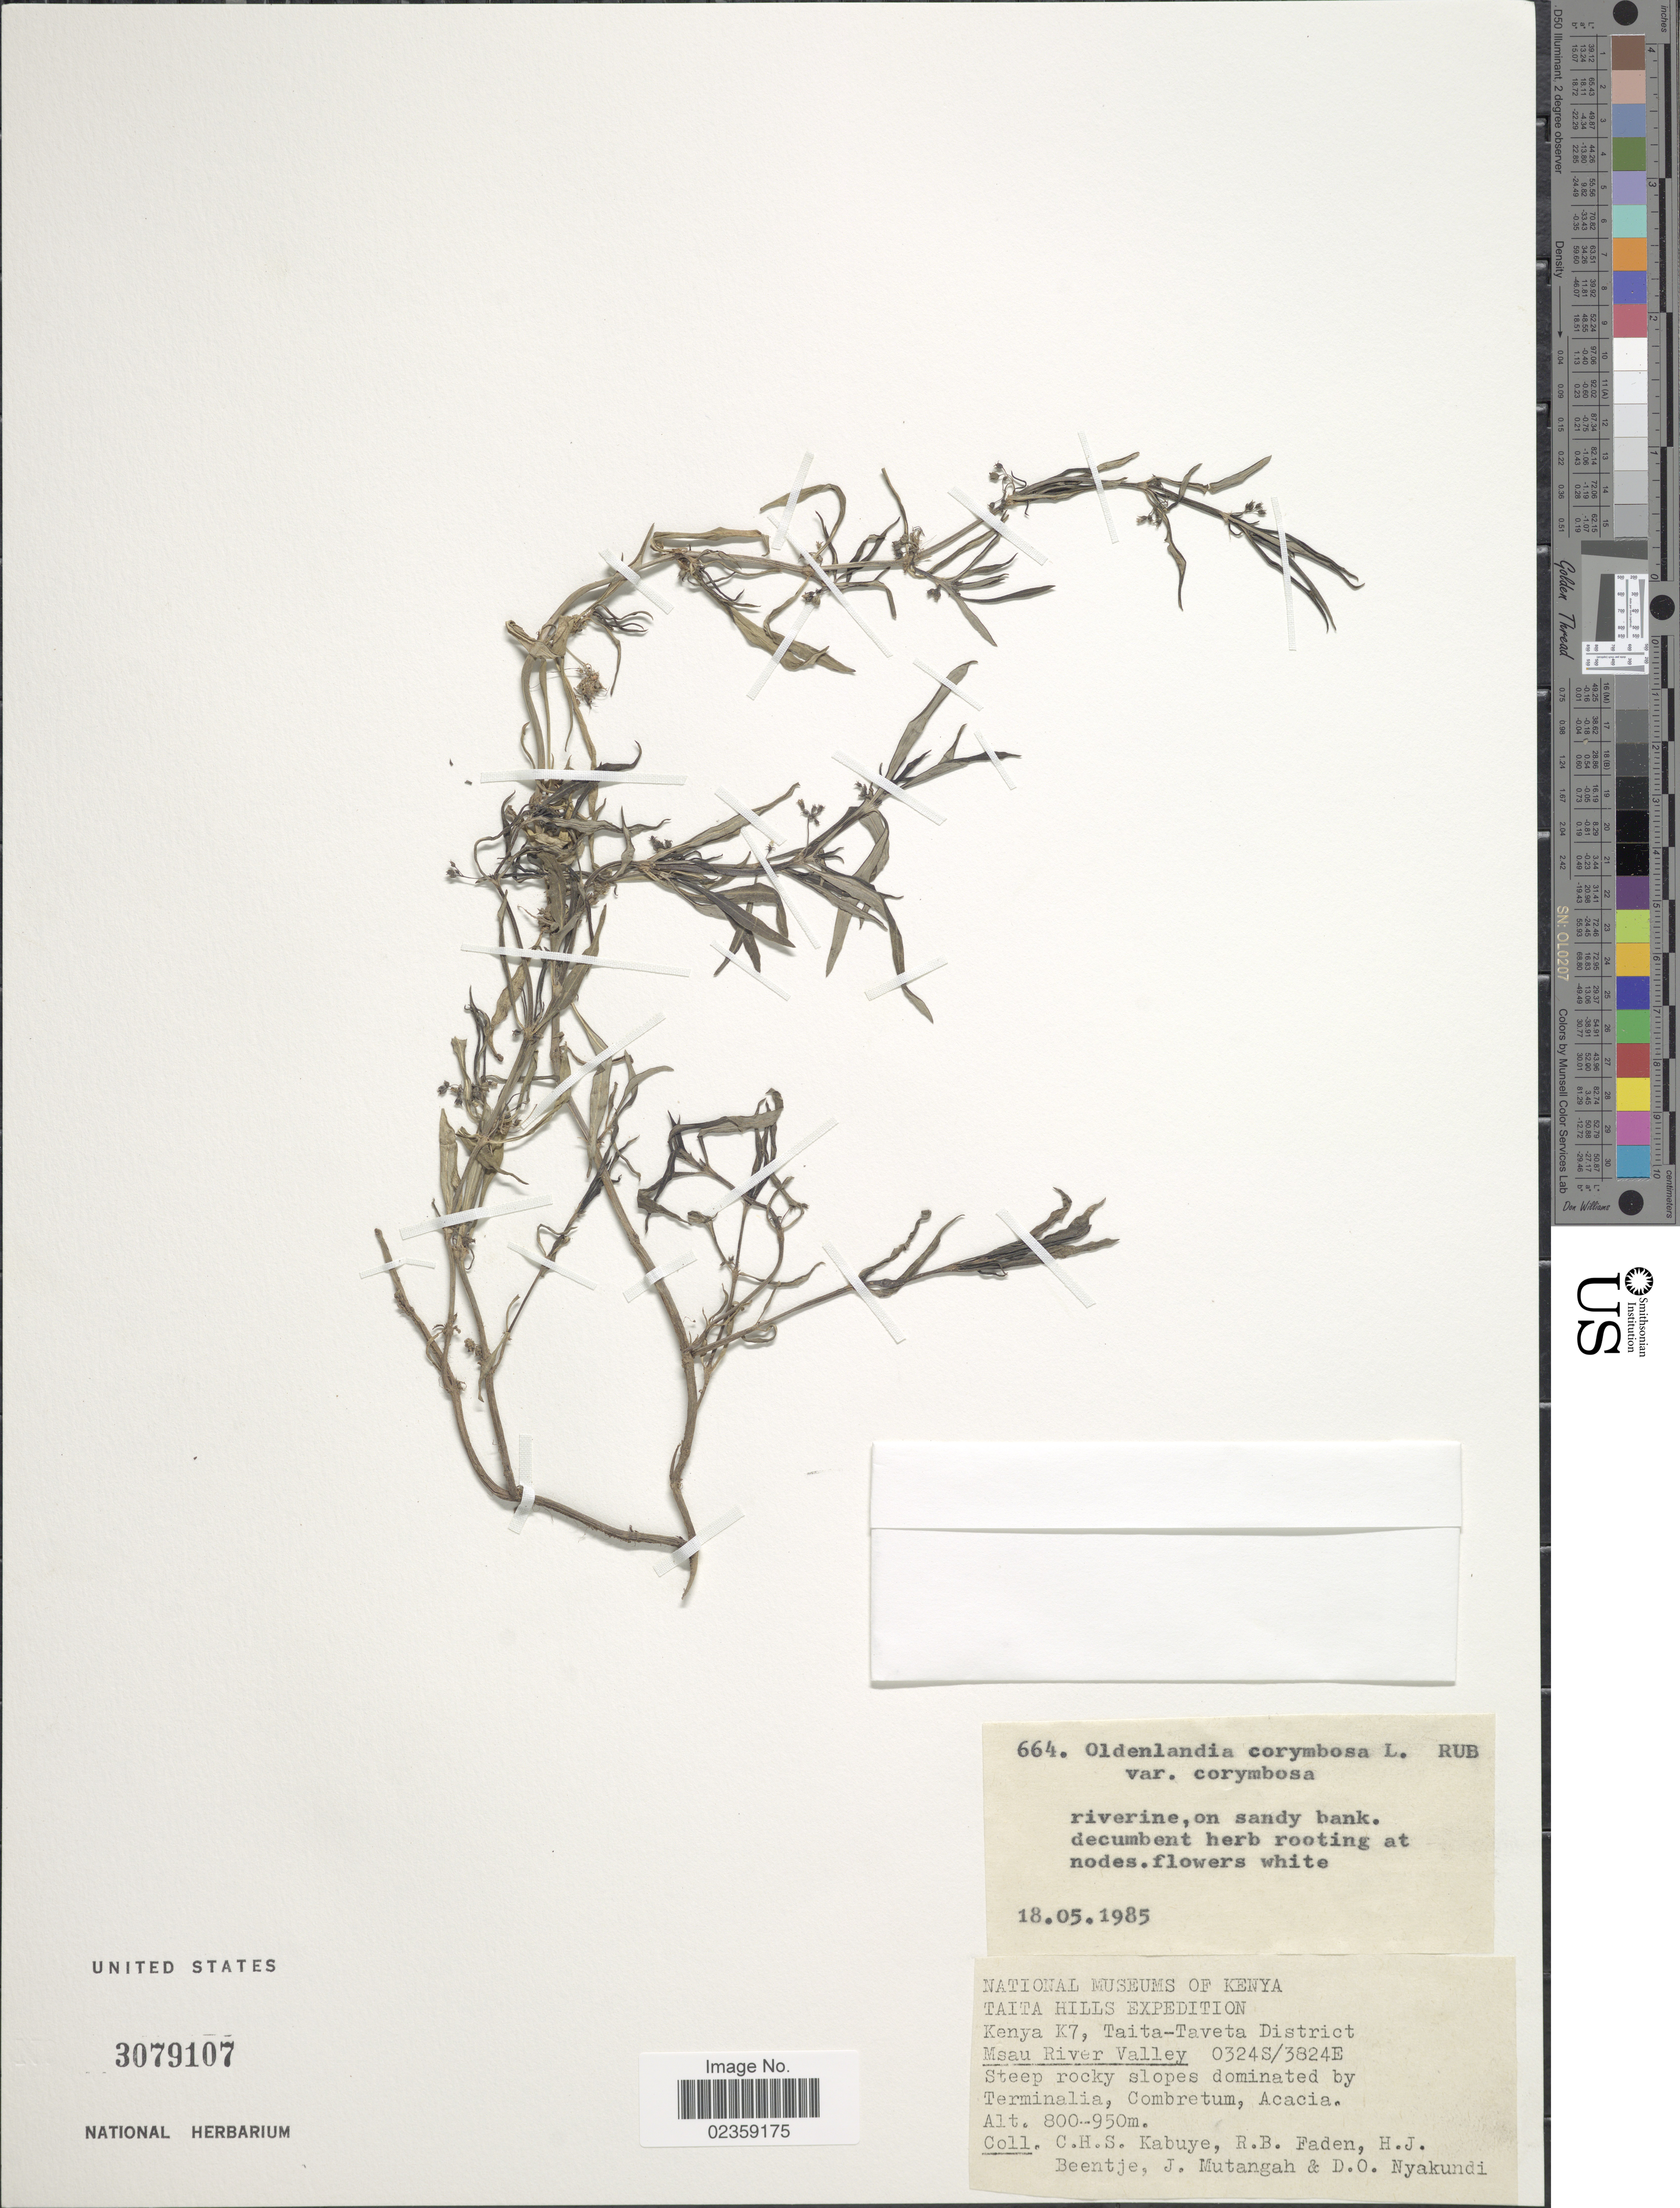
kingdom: Plantae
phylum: Tracheophyta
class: Magnoliopsida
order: Gentianales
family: Rubiaceae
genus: Oldenlandia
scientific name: Oldenlandia corymbosa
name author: L.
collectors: C. Kabuye, R. B. Faden, H. J. Beentje, J. Mutangah & D. Nyakundi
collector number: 664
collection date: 1985-05-18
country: Kenya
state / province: Taita Taveta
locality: Taita Hills. Kenya K7, Taita-Taveta District. Msau River Valley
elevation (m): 800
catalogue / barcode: US 3079107